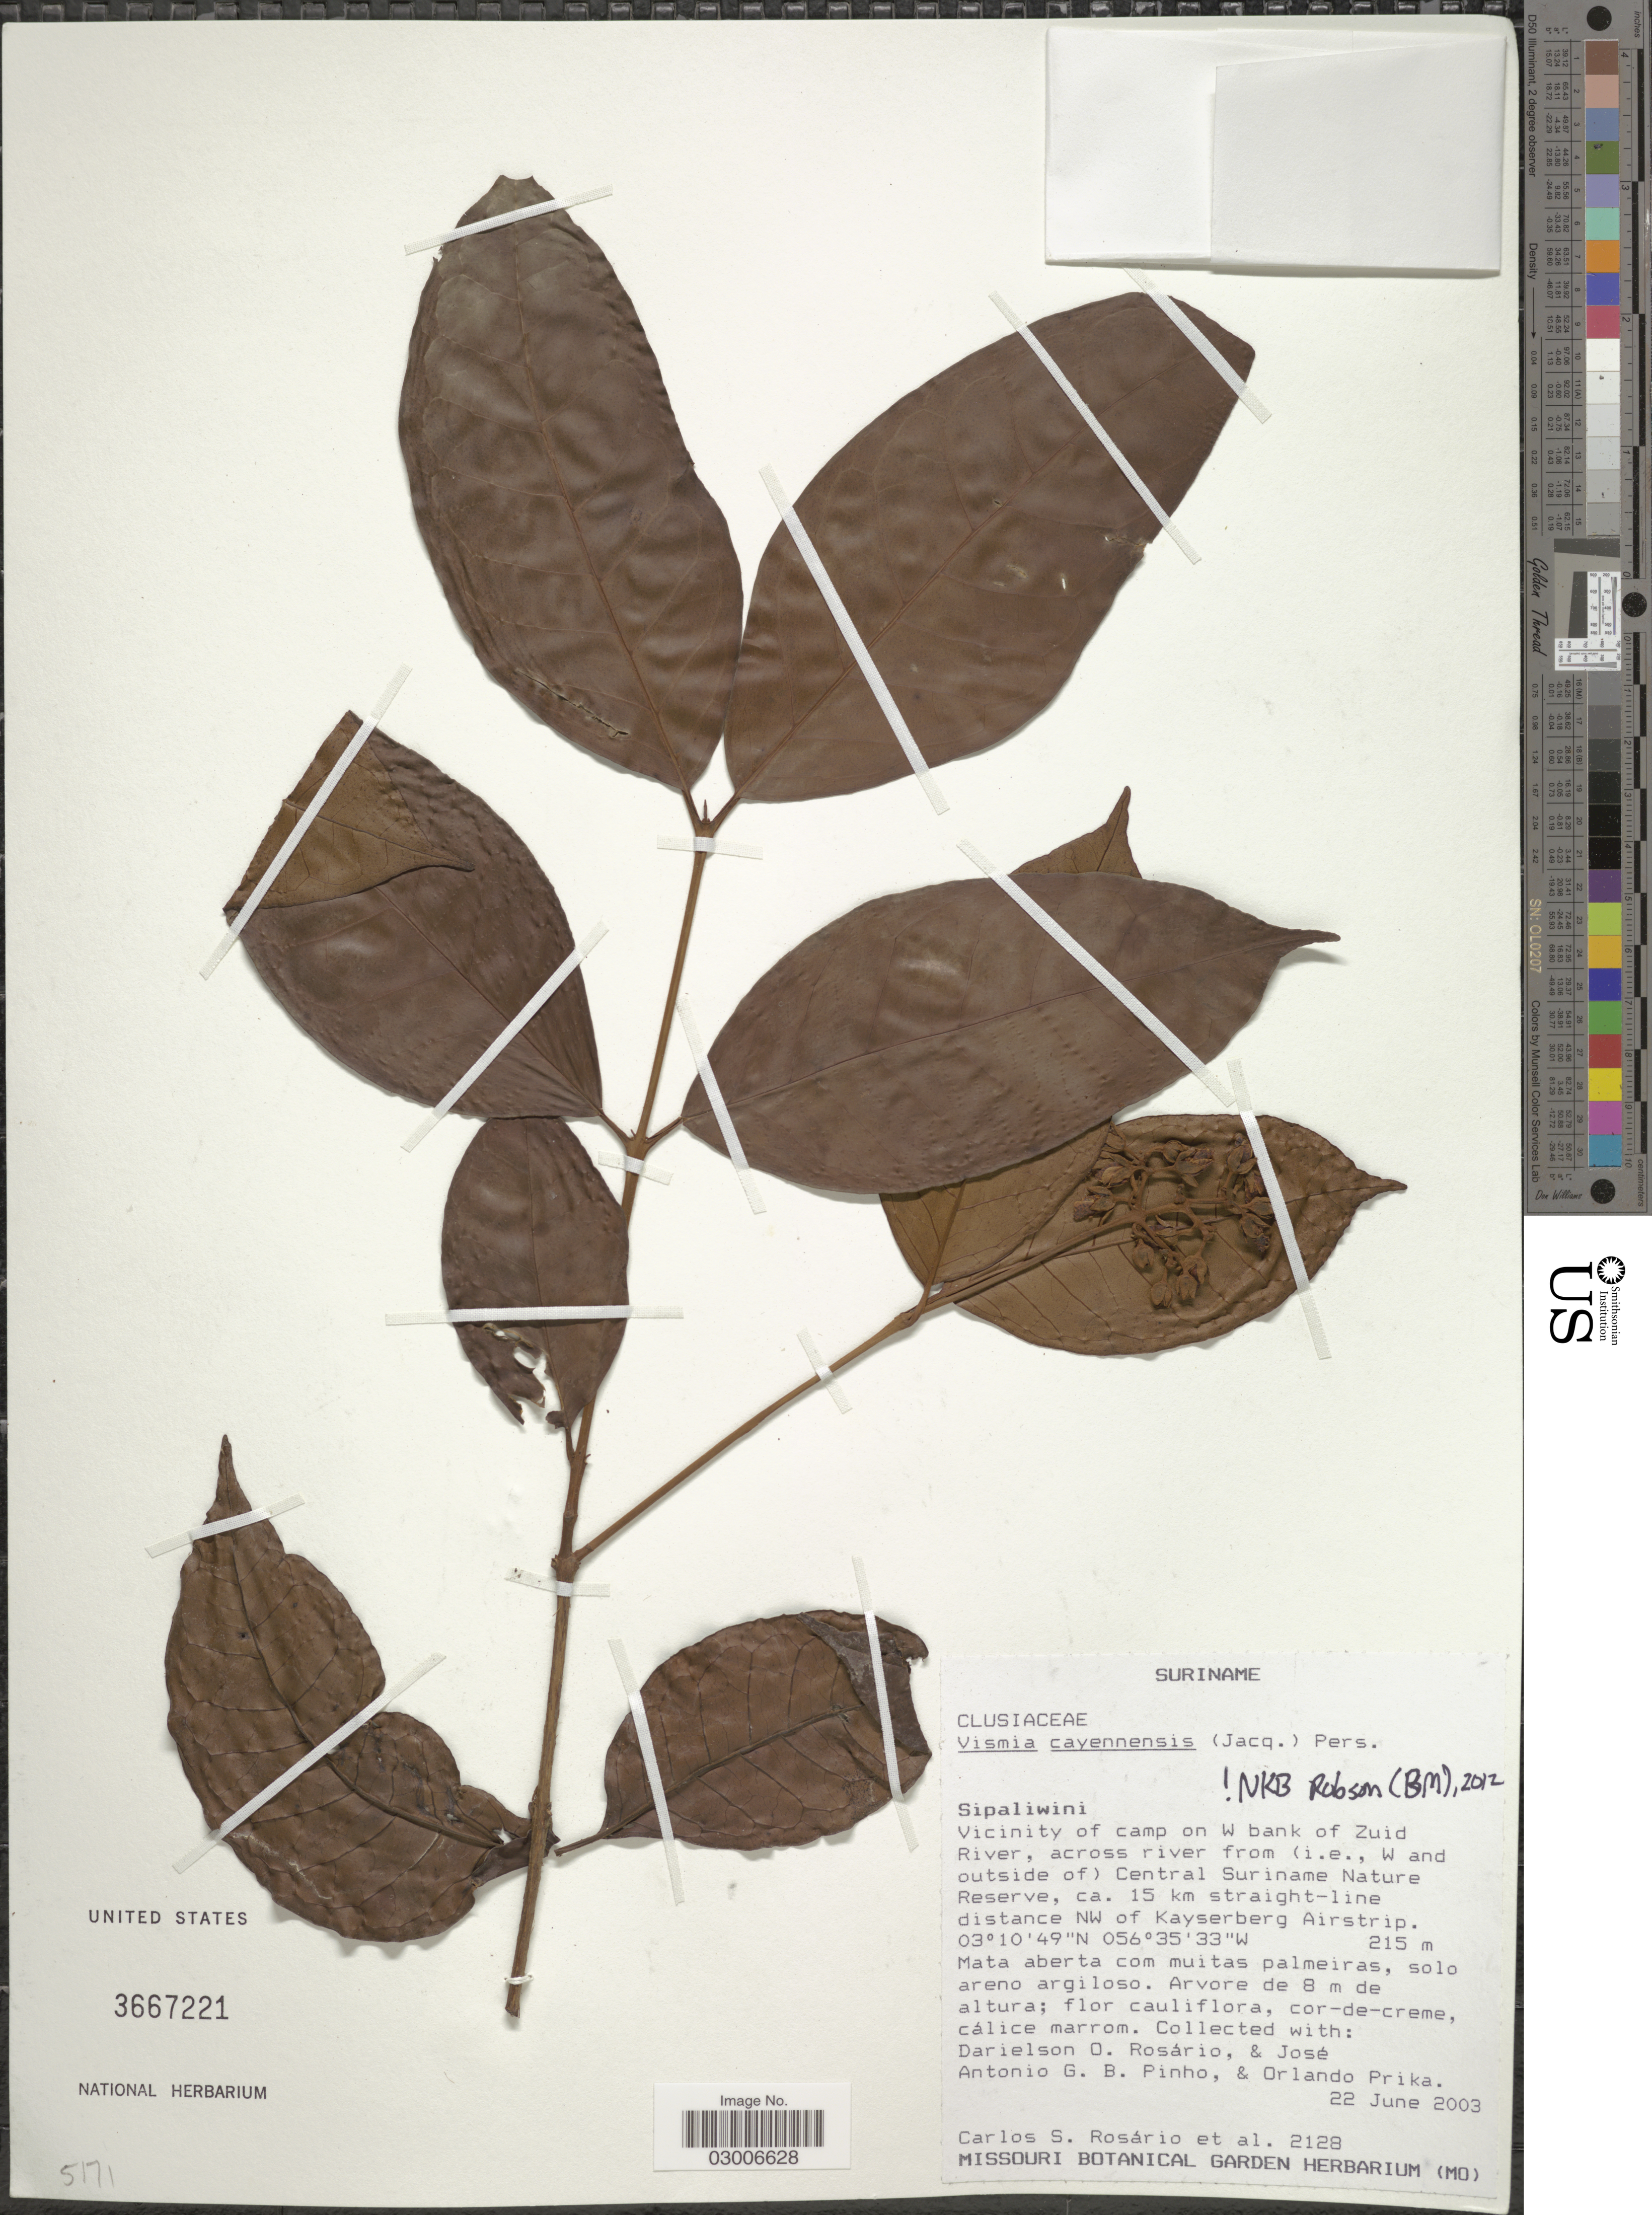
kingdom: Plantae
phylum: Tracheophyta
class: Magnoliopsida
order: Malpighiales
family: Hypericaceae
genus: Vismia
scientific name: Vismia cayennensis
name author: (Jacq.) Pers.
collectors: C. S. Rosário, D. Rosario, J. Pinho & O. Prika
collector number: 2128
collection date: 2003-06-22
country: Suriname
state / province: Sipaliwini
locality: Vicinity of camp on W bank of Zuid River, across river from (i.e., W and outside of) Central Suriname Nature Reserve, ca. 15 km straight-line distance NW of Kayserberg Airstrip.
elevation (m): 215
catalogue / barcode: US 3667221